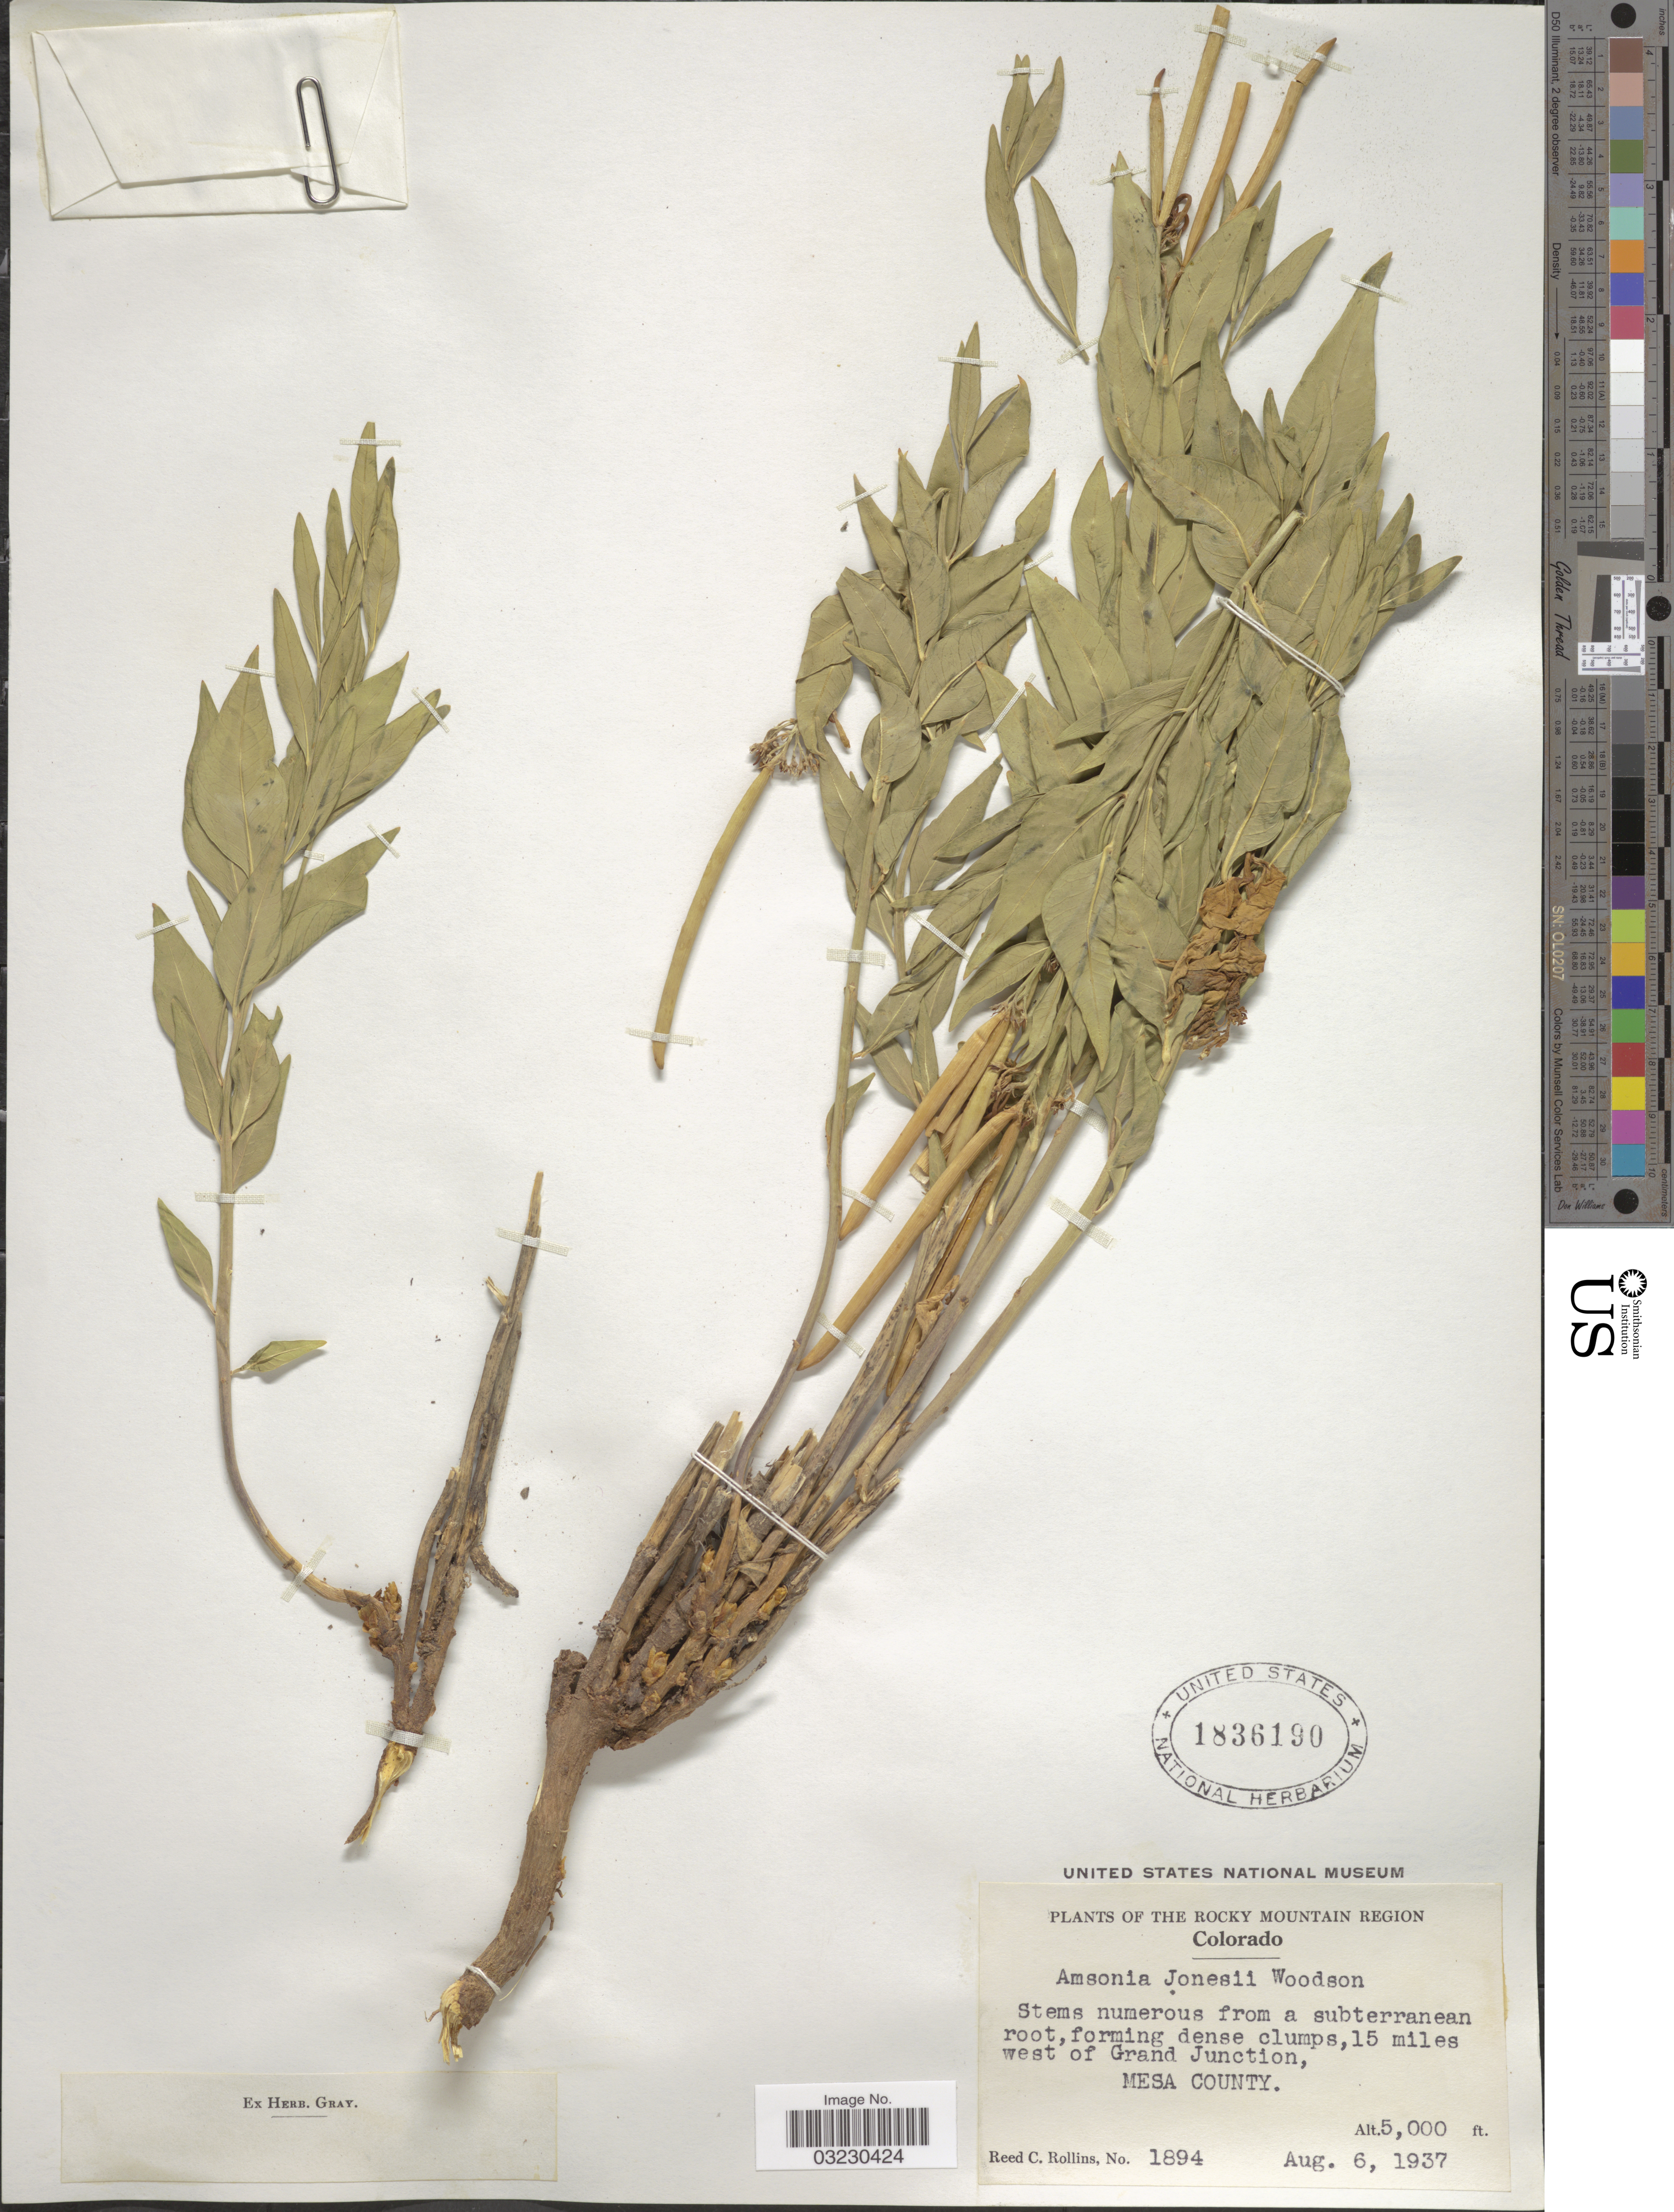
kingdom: Plantae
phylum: Tracheophyta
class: Magnoliopsida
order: Gentianales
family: Apocynaceae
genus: Amsonia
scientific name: Amsonia jonesii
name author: Woodson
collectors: R. C. Rollins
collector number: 1894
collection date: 1937-08-06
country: United States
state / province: Colorado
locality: The Rocky Mountain Region. 15 miles west of Grand Junction, Mesa County.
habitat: subterranean root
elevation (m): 1524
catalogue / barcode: US 1836190